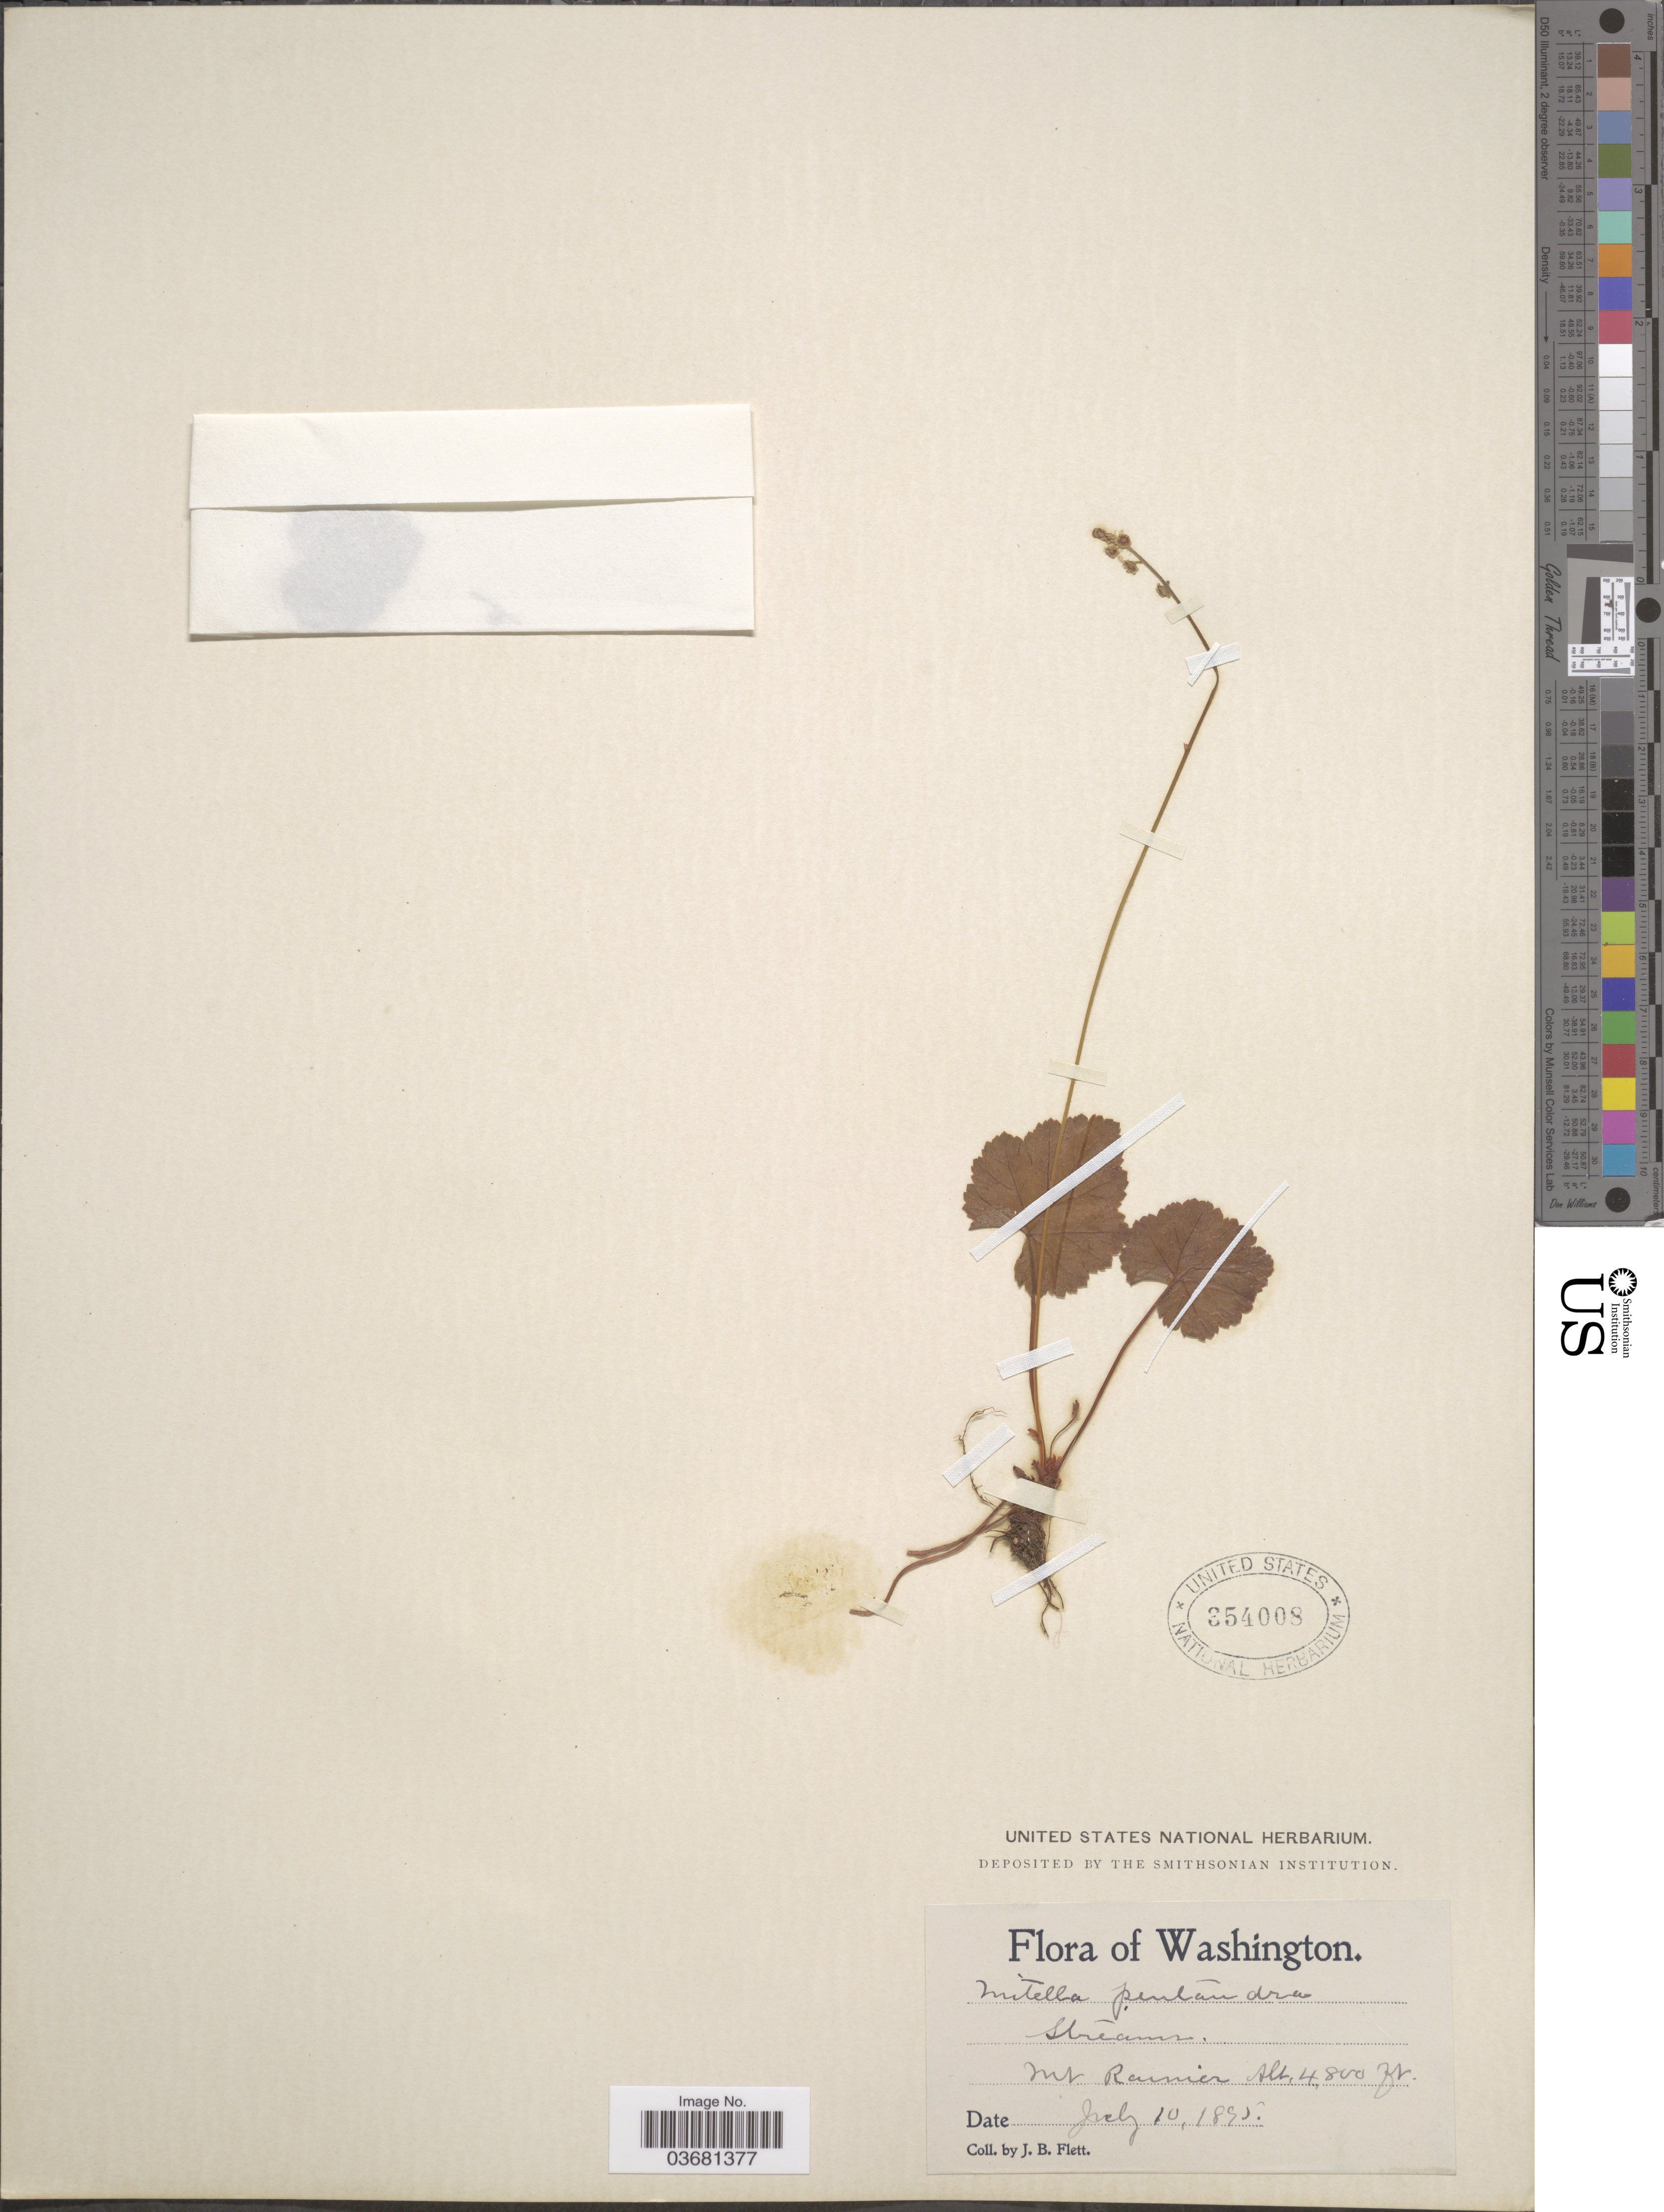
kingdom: Plantae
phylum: Tracheophyta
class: Magnoliopsida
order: Saxifragales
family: Saxifragaceae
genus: Mitella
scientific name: Mitella pentandra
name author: Hook.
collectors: J. Flett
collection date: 1895-07-10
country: United States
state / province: Washington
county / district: Pierce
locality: Mt Rainier.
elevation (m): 1463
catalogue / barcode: US 354008